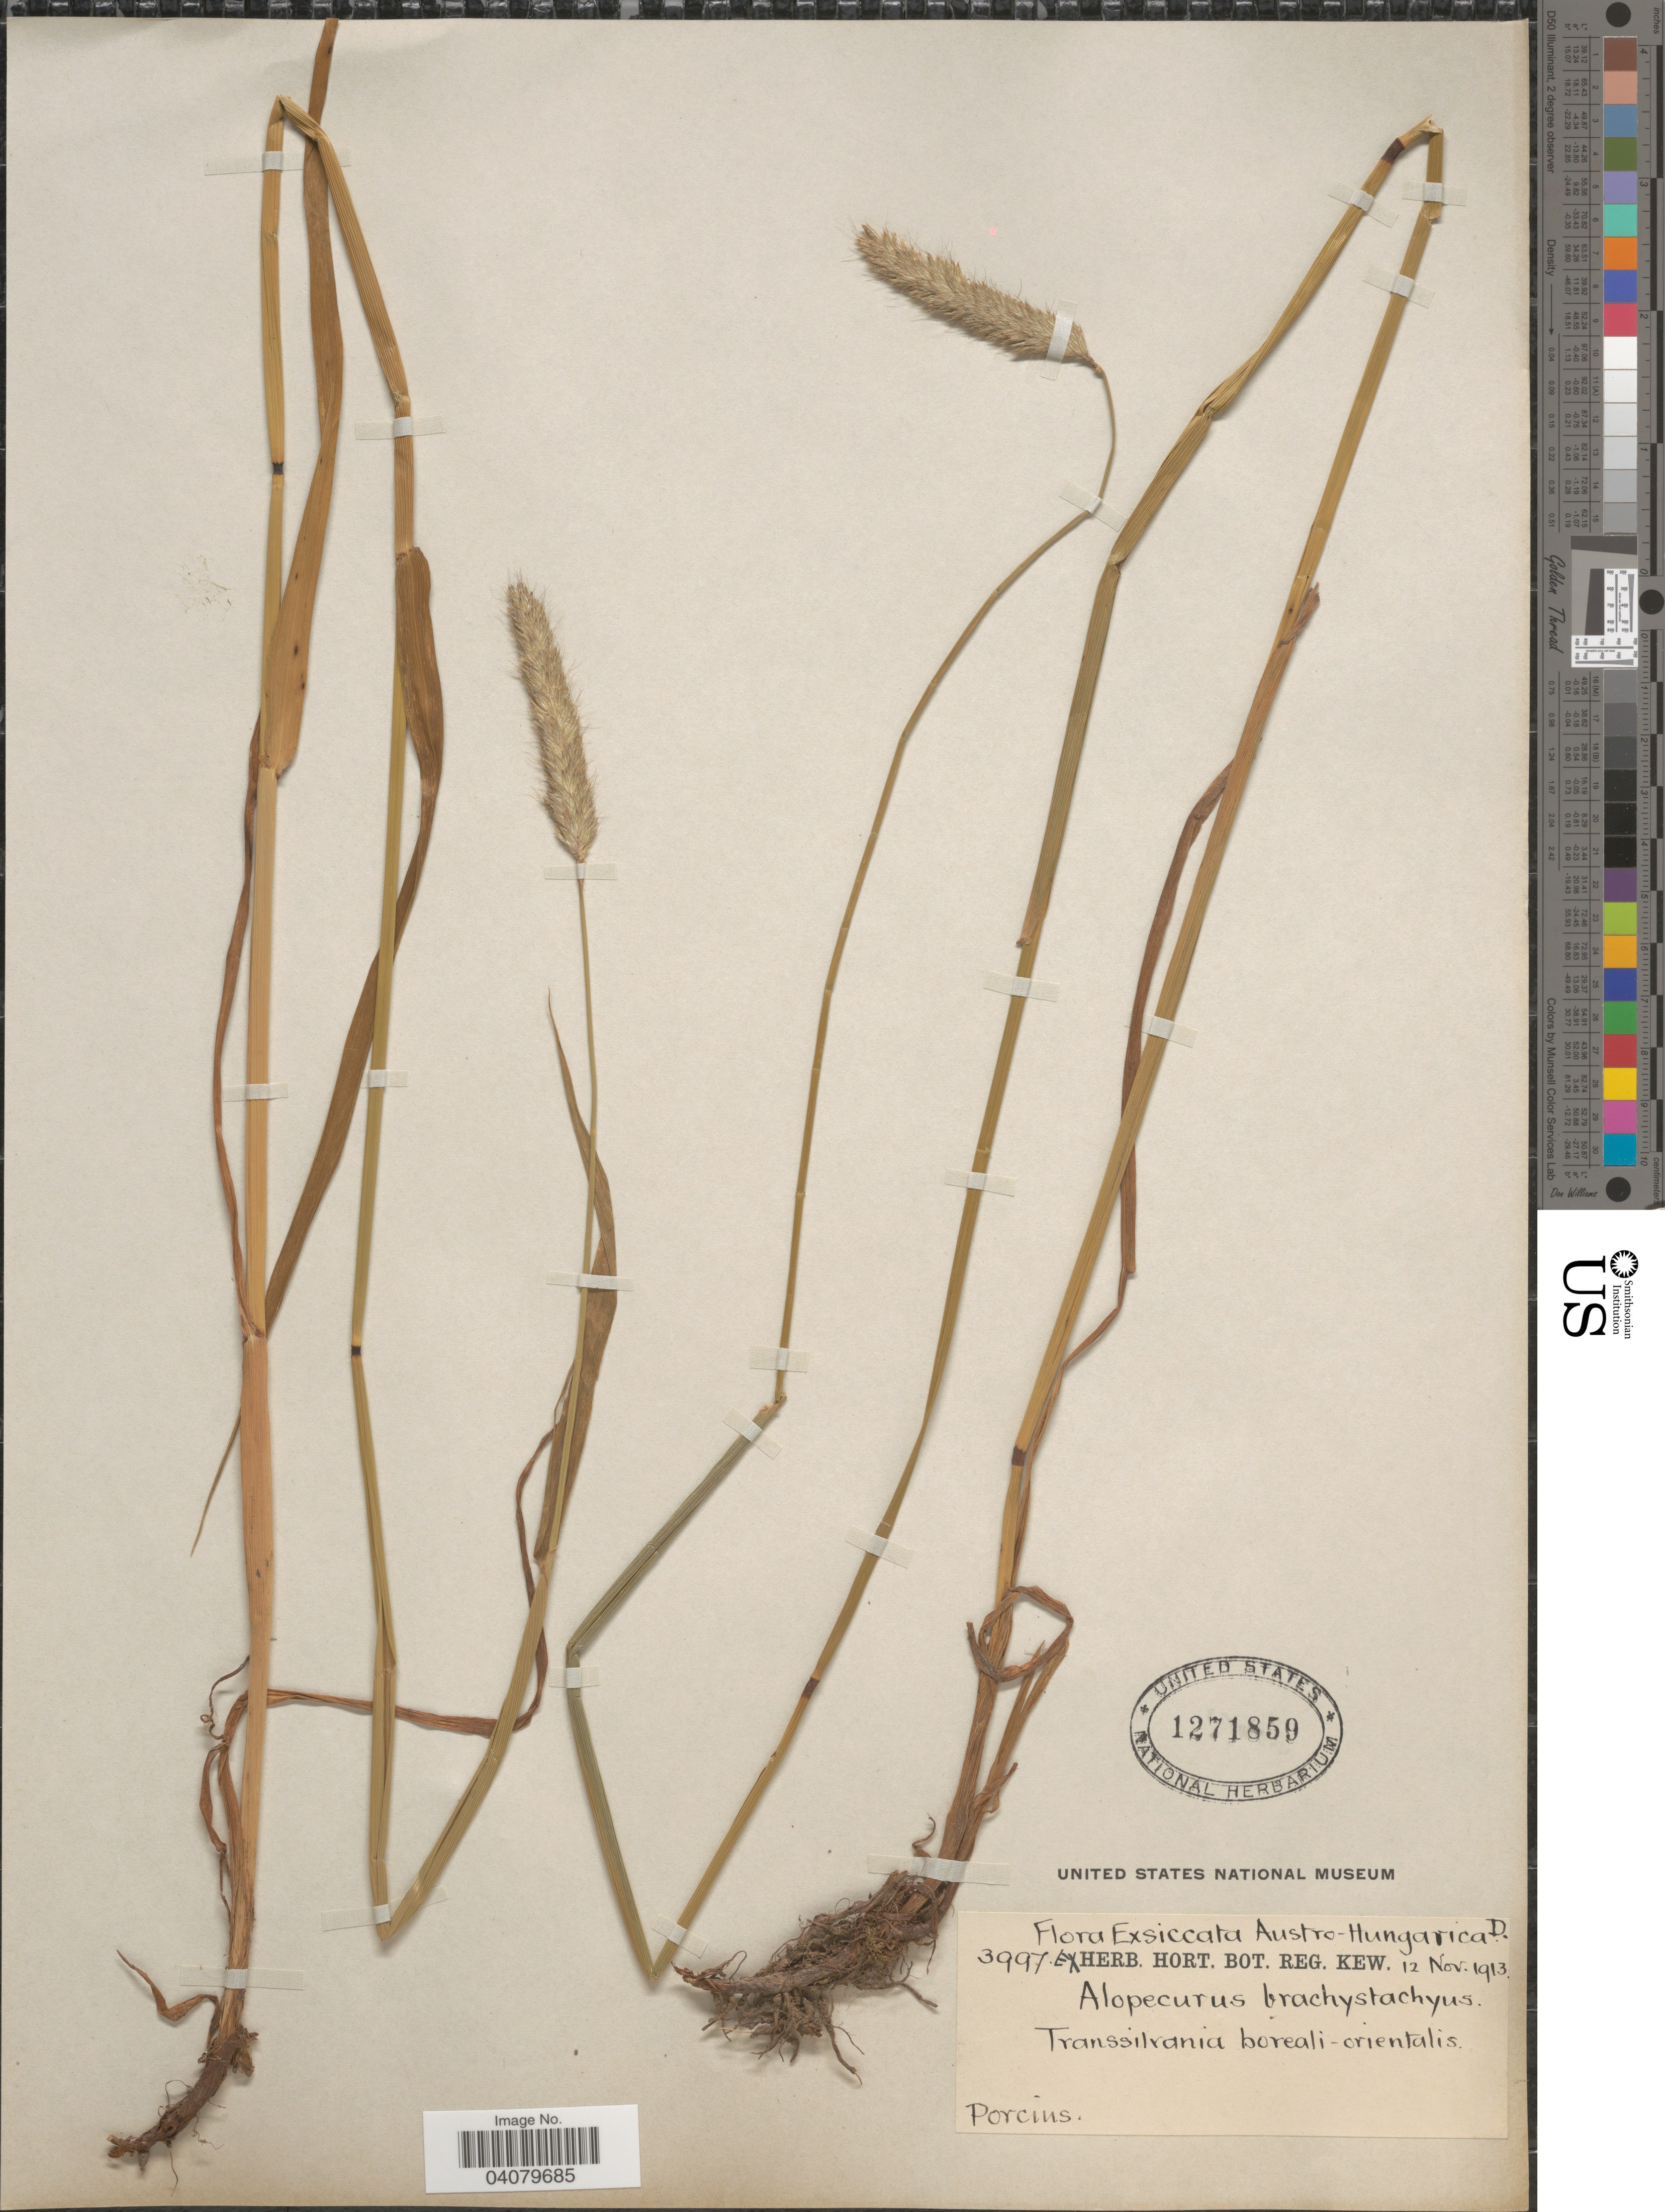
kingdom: Plantae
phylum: Tracheophyta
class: Liliopsida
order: Poales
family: Poaceae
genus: Alopecurus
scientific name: Alopecurus sp.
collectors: F. Porcius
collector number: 3997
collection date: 1913-11-12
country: Romania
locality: Austro-Hungarica. Transsilvania boreali-orientalis.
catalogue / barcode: US 1271859